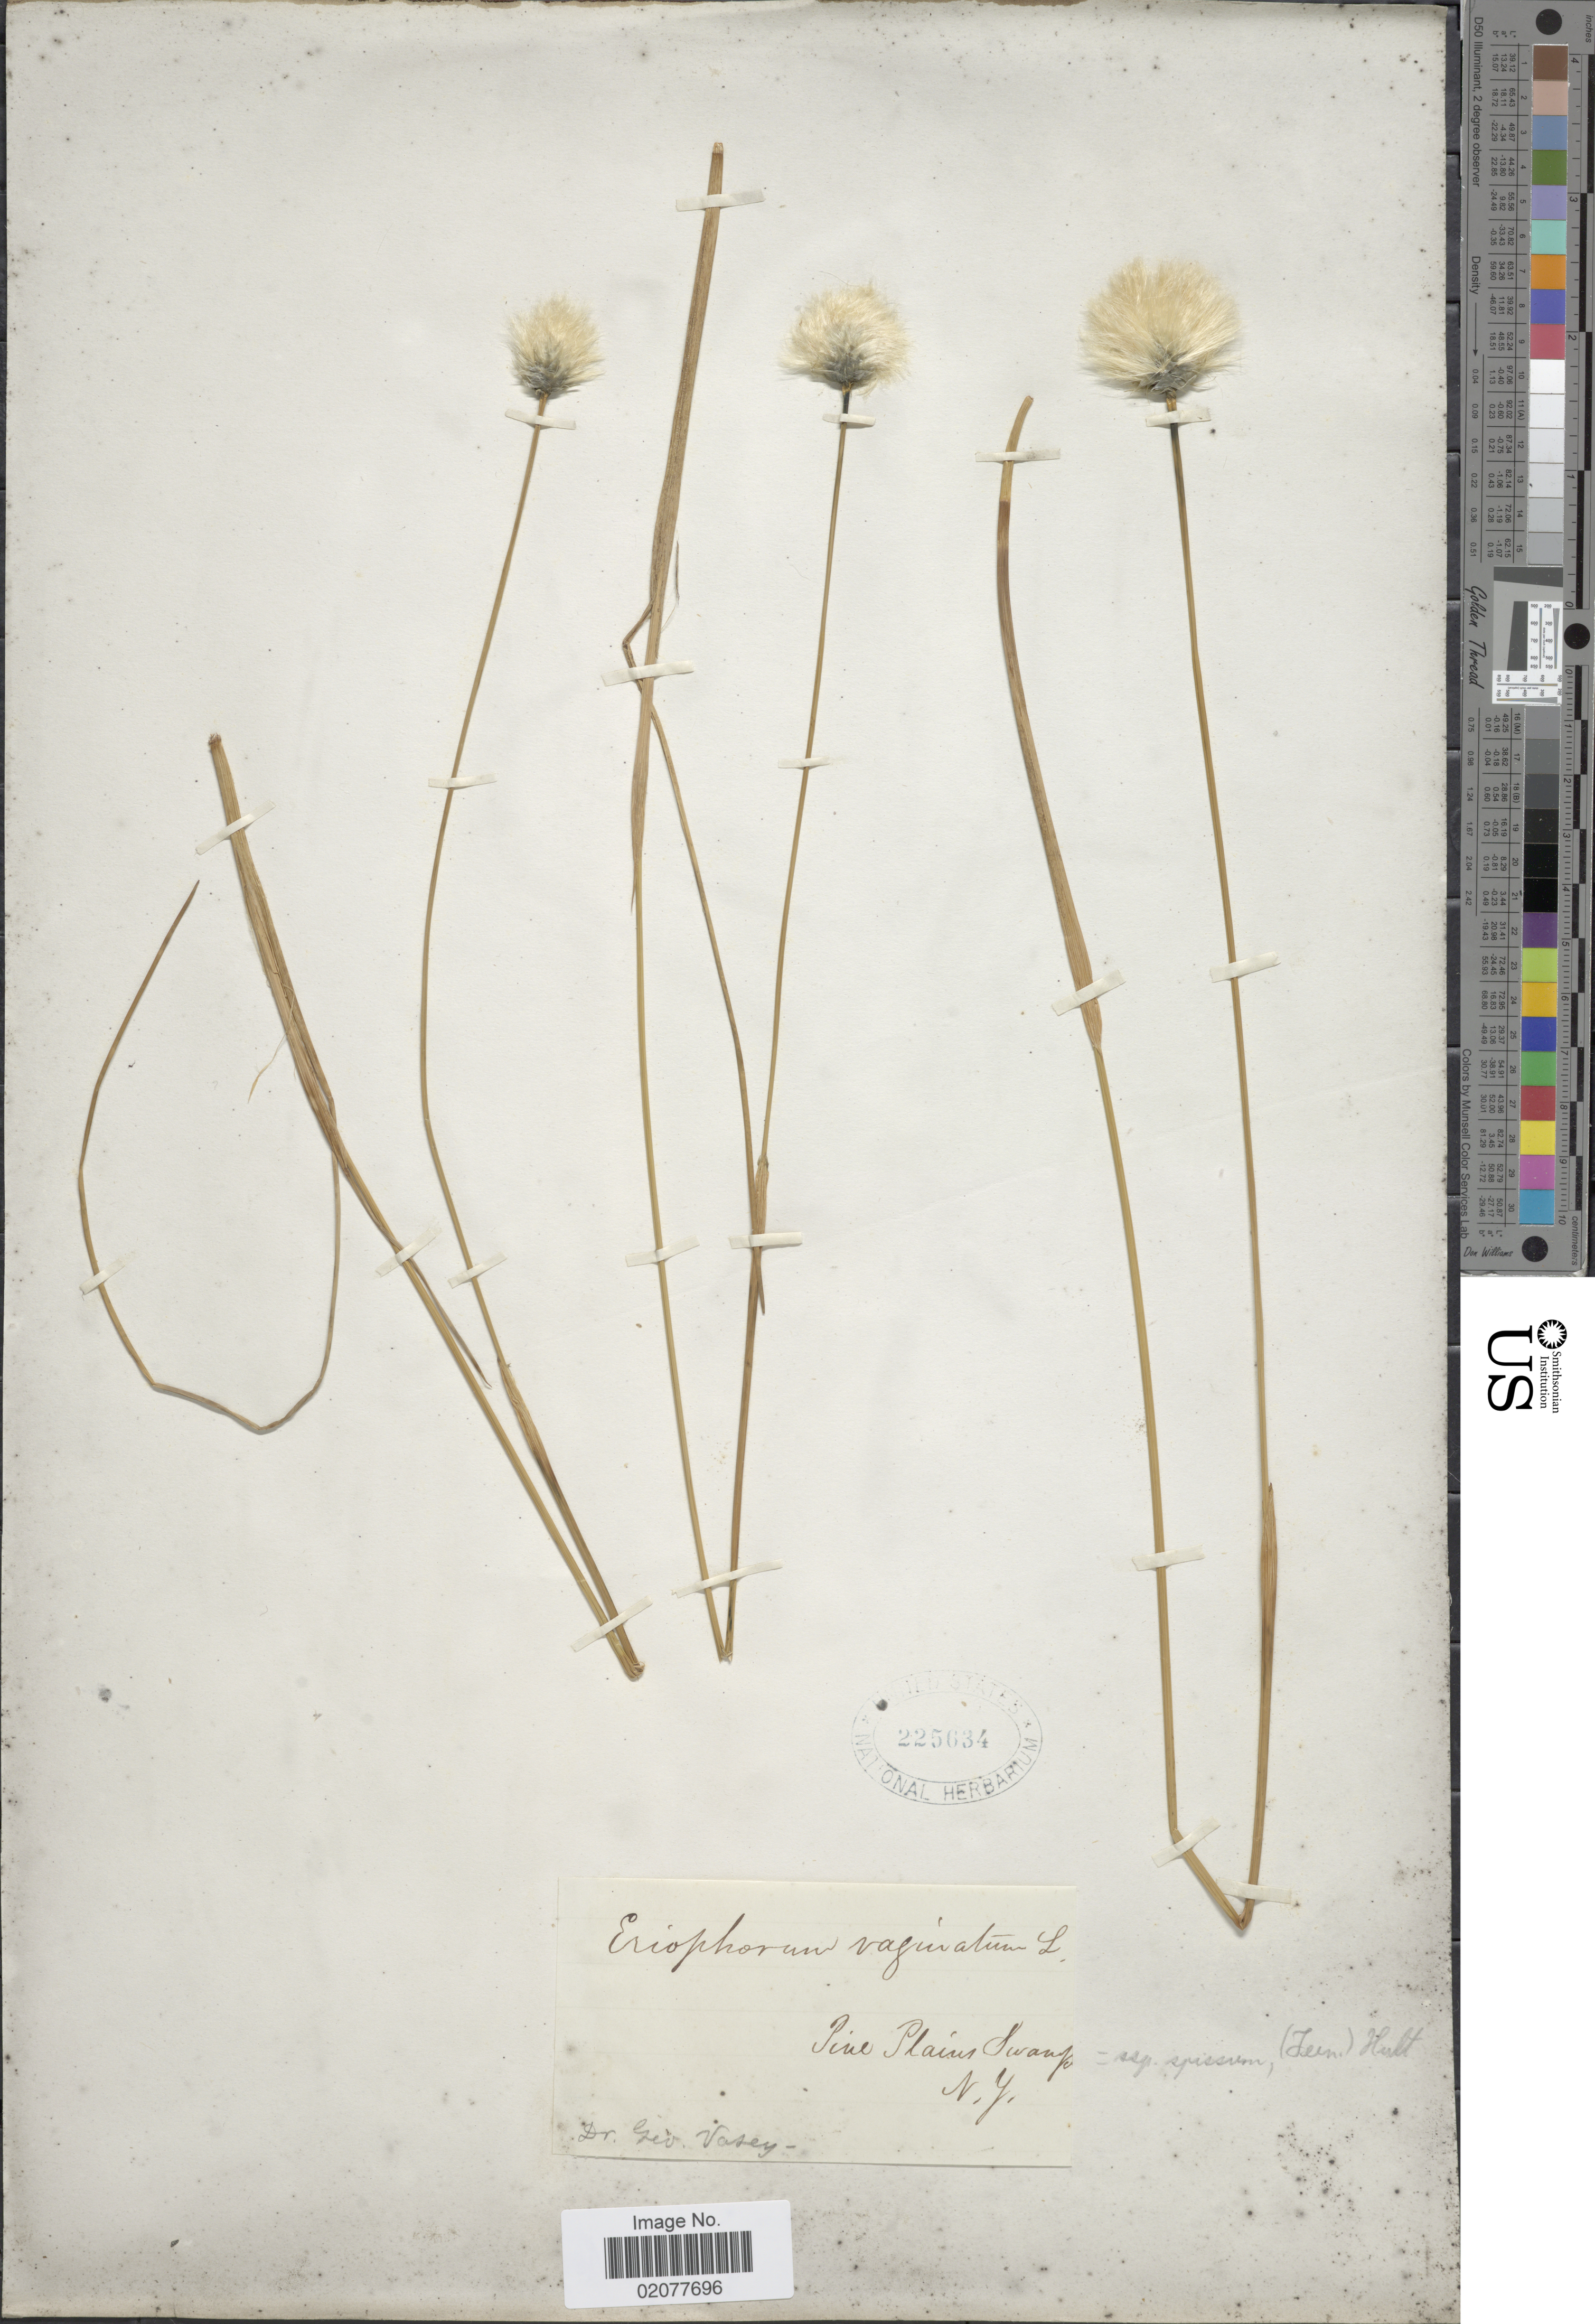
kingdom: Plantae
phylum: Tracheophyta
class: Liliopsida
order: Poales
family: Cyperaceae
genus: Eriophorum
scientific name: Eriophorum spissum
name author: Fernald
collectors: G. Vasey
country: United States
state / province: New York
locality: Pine Plains Swamp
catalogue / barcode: US 225634